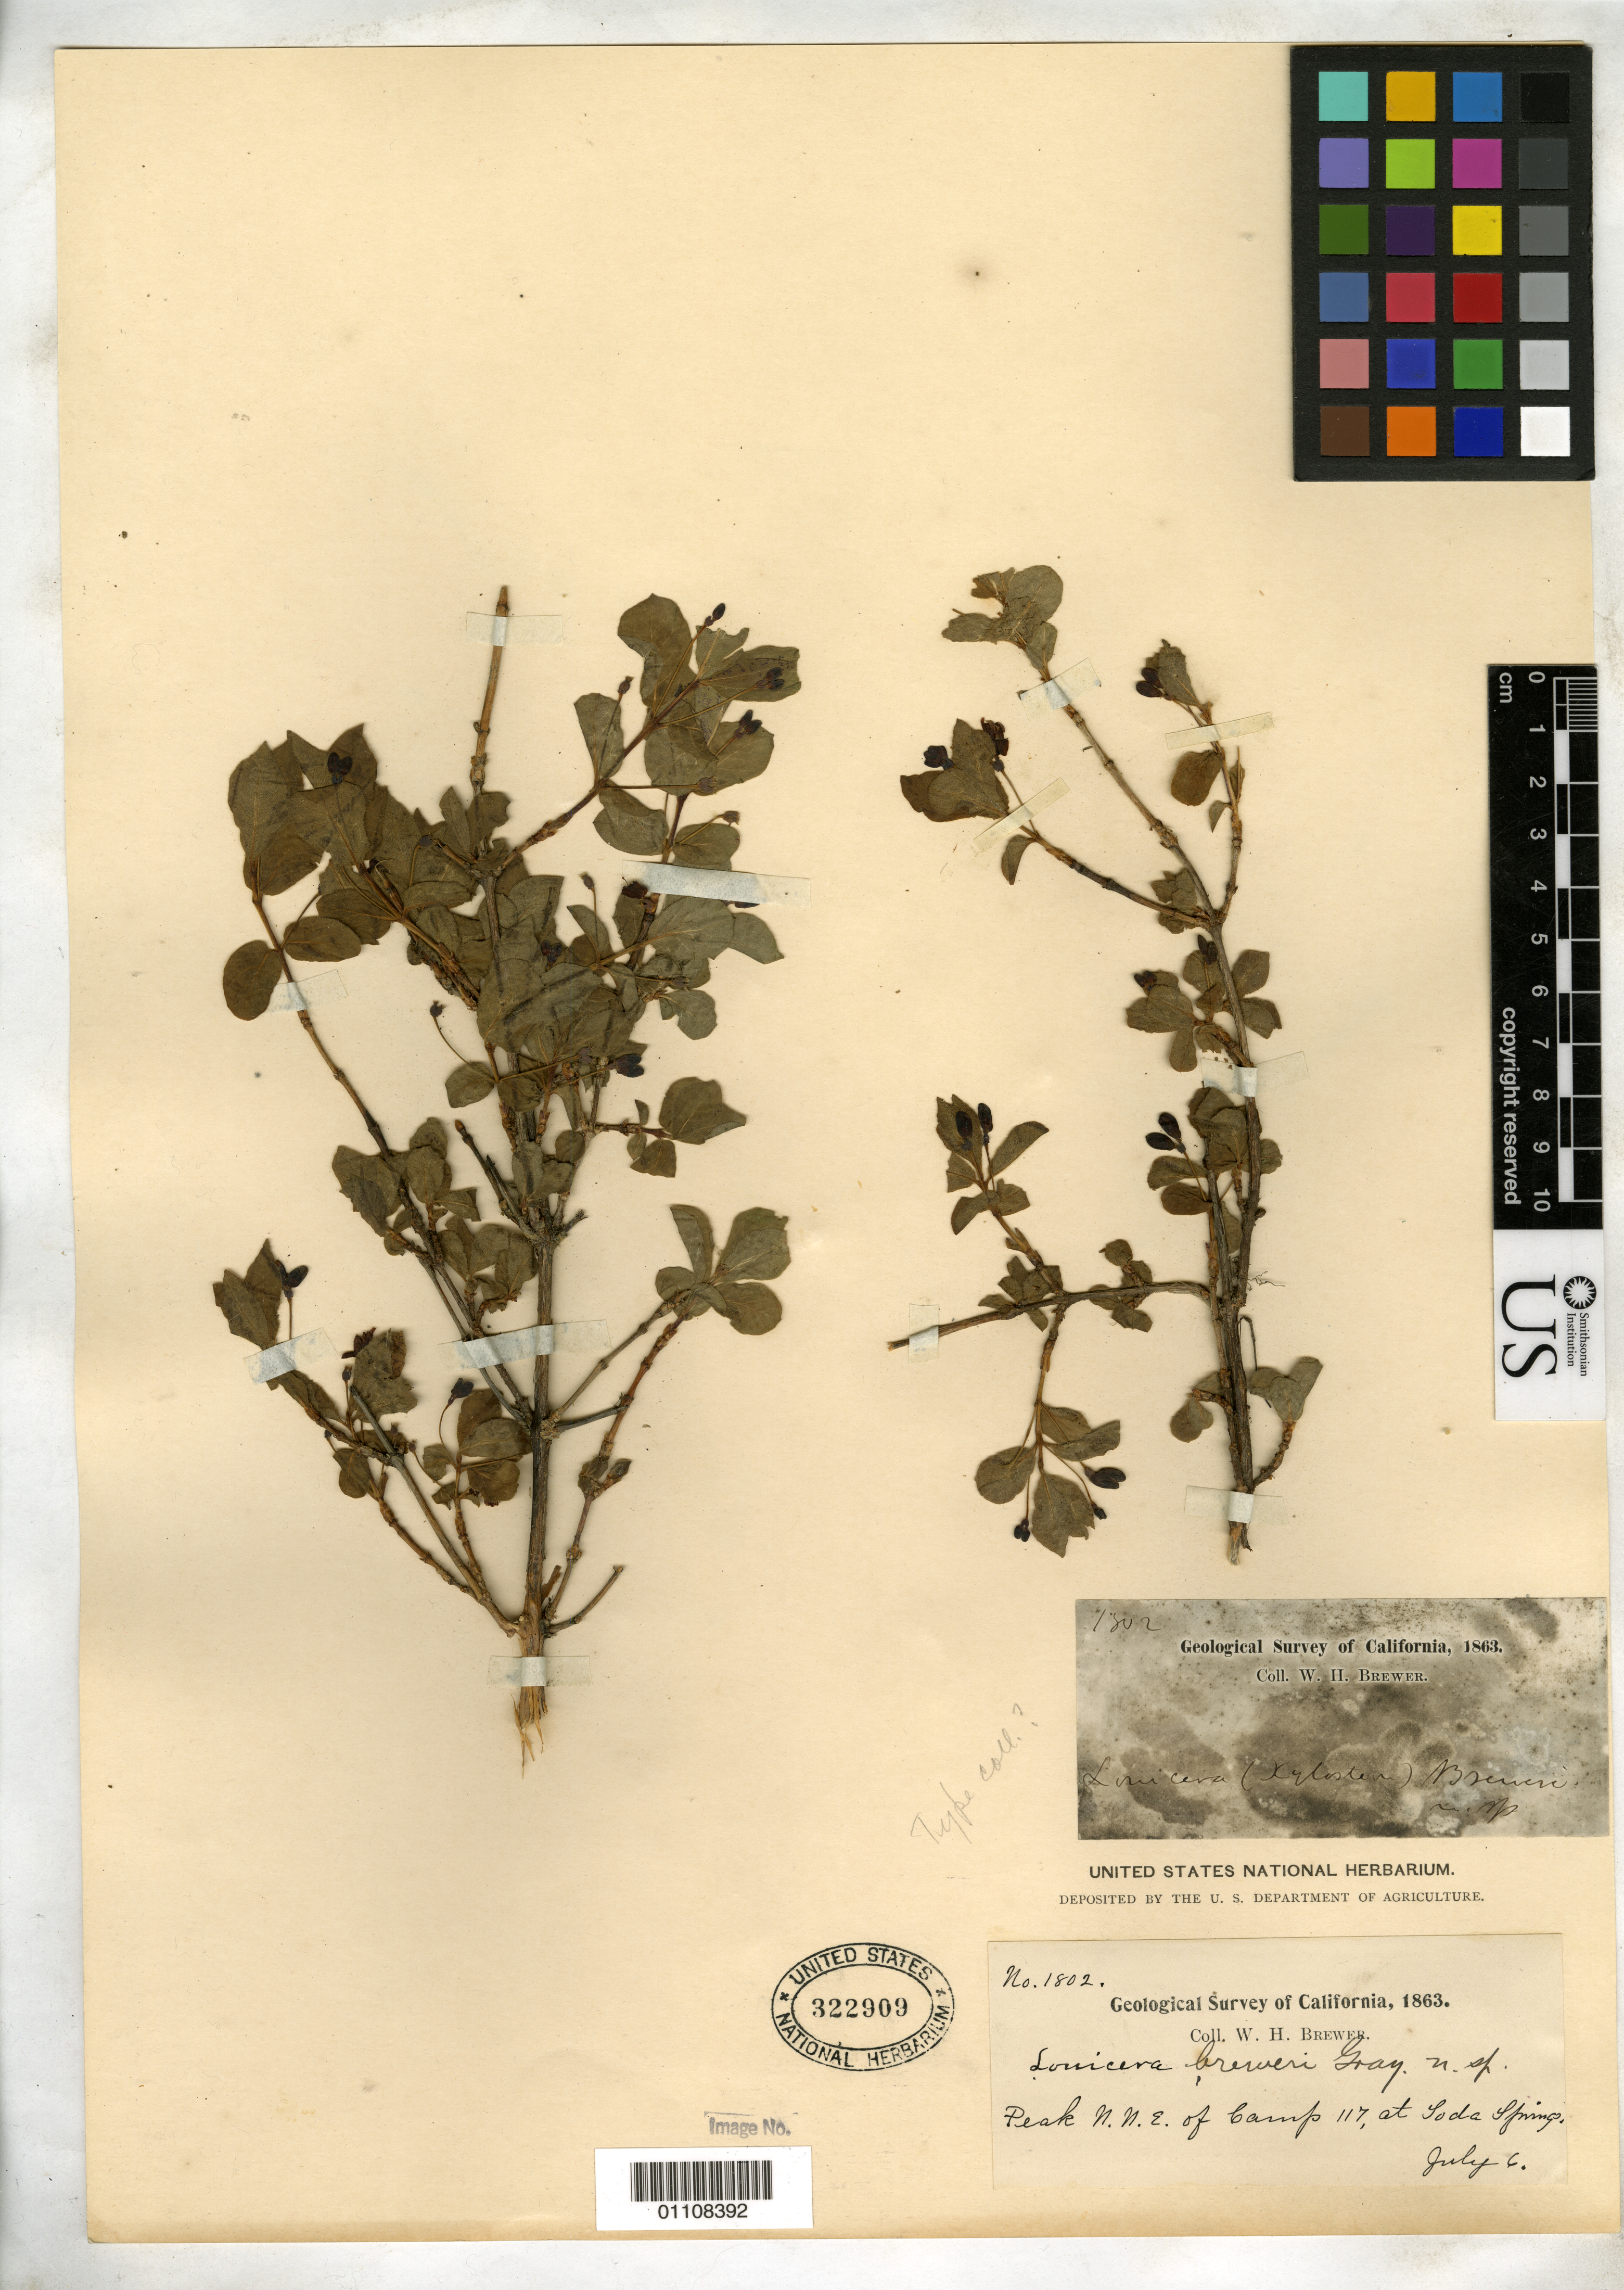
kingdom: Plantae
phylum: Tracheophyta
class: Magnoliopsida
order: Dipsacales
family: Caprifoliaceae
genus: Lonicera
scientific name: Lonicera breweri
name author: A. Gray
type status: Possible Type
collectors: W. H. Brewer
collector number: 1802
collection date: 1863-07-06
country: United States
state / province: California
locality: Peak N. N. E. of Camp 117, at Soda Springs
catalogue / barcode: US 322909